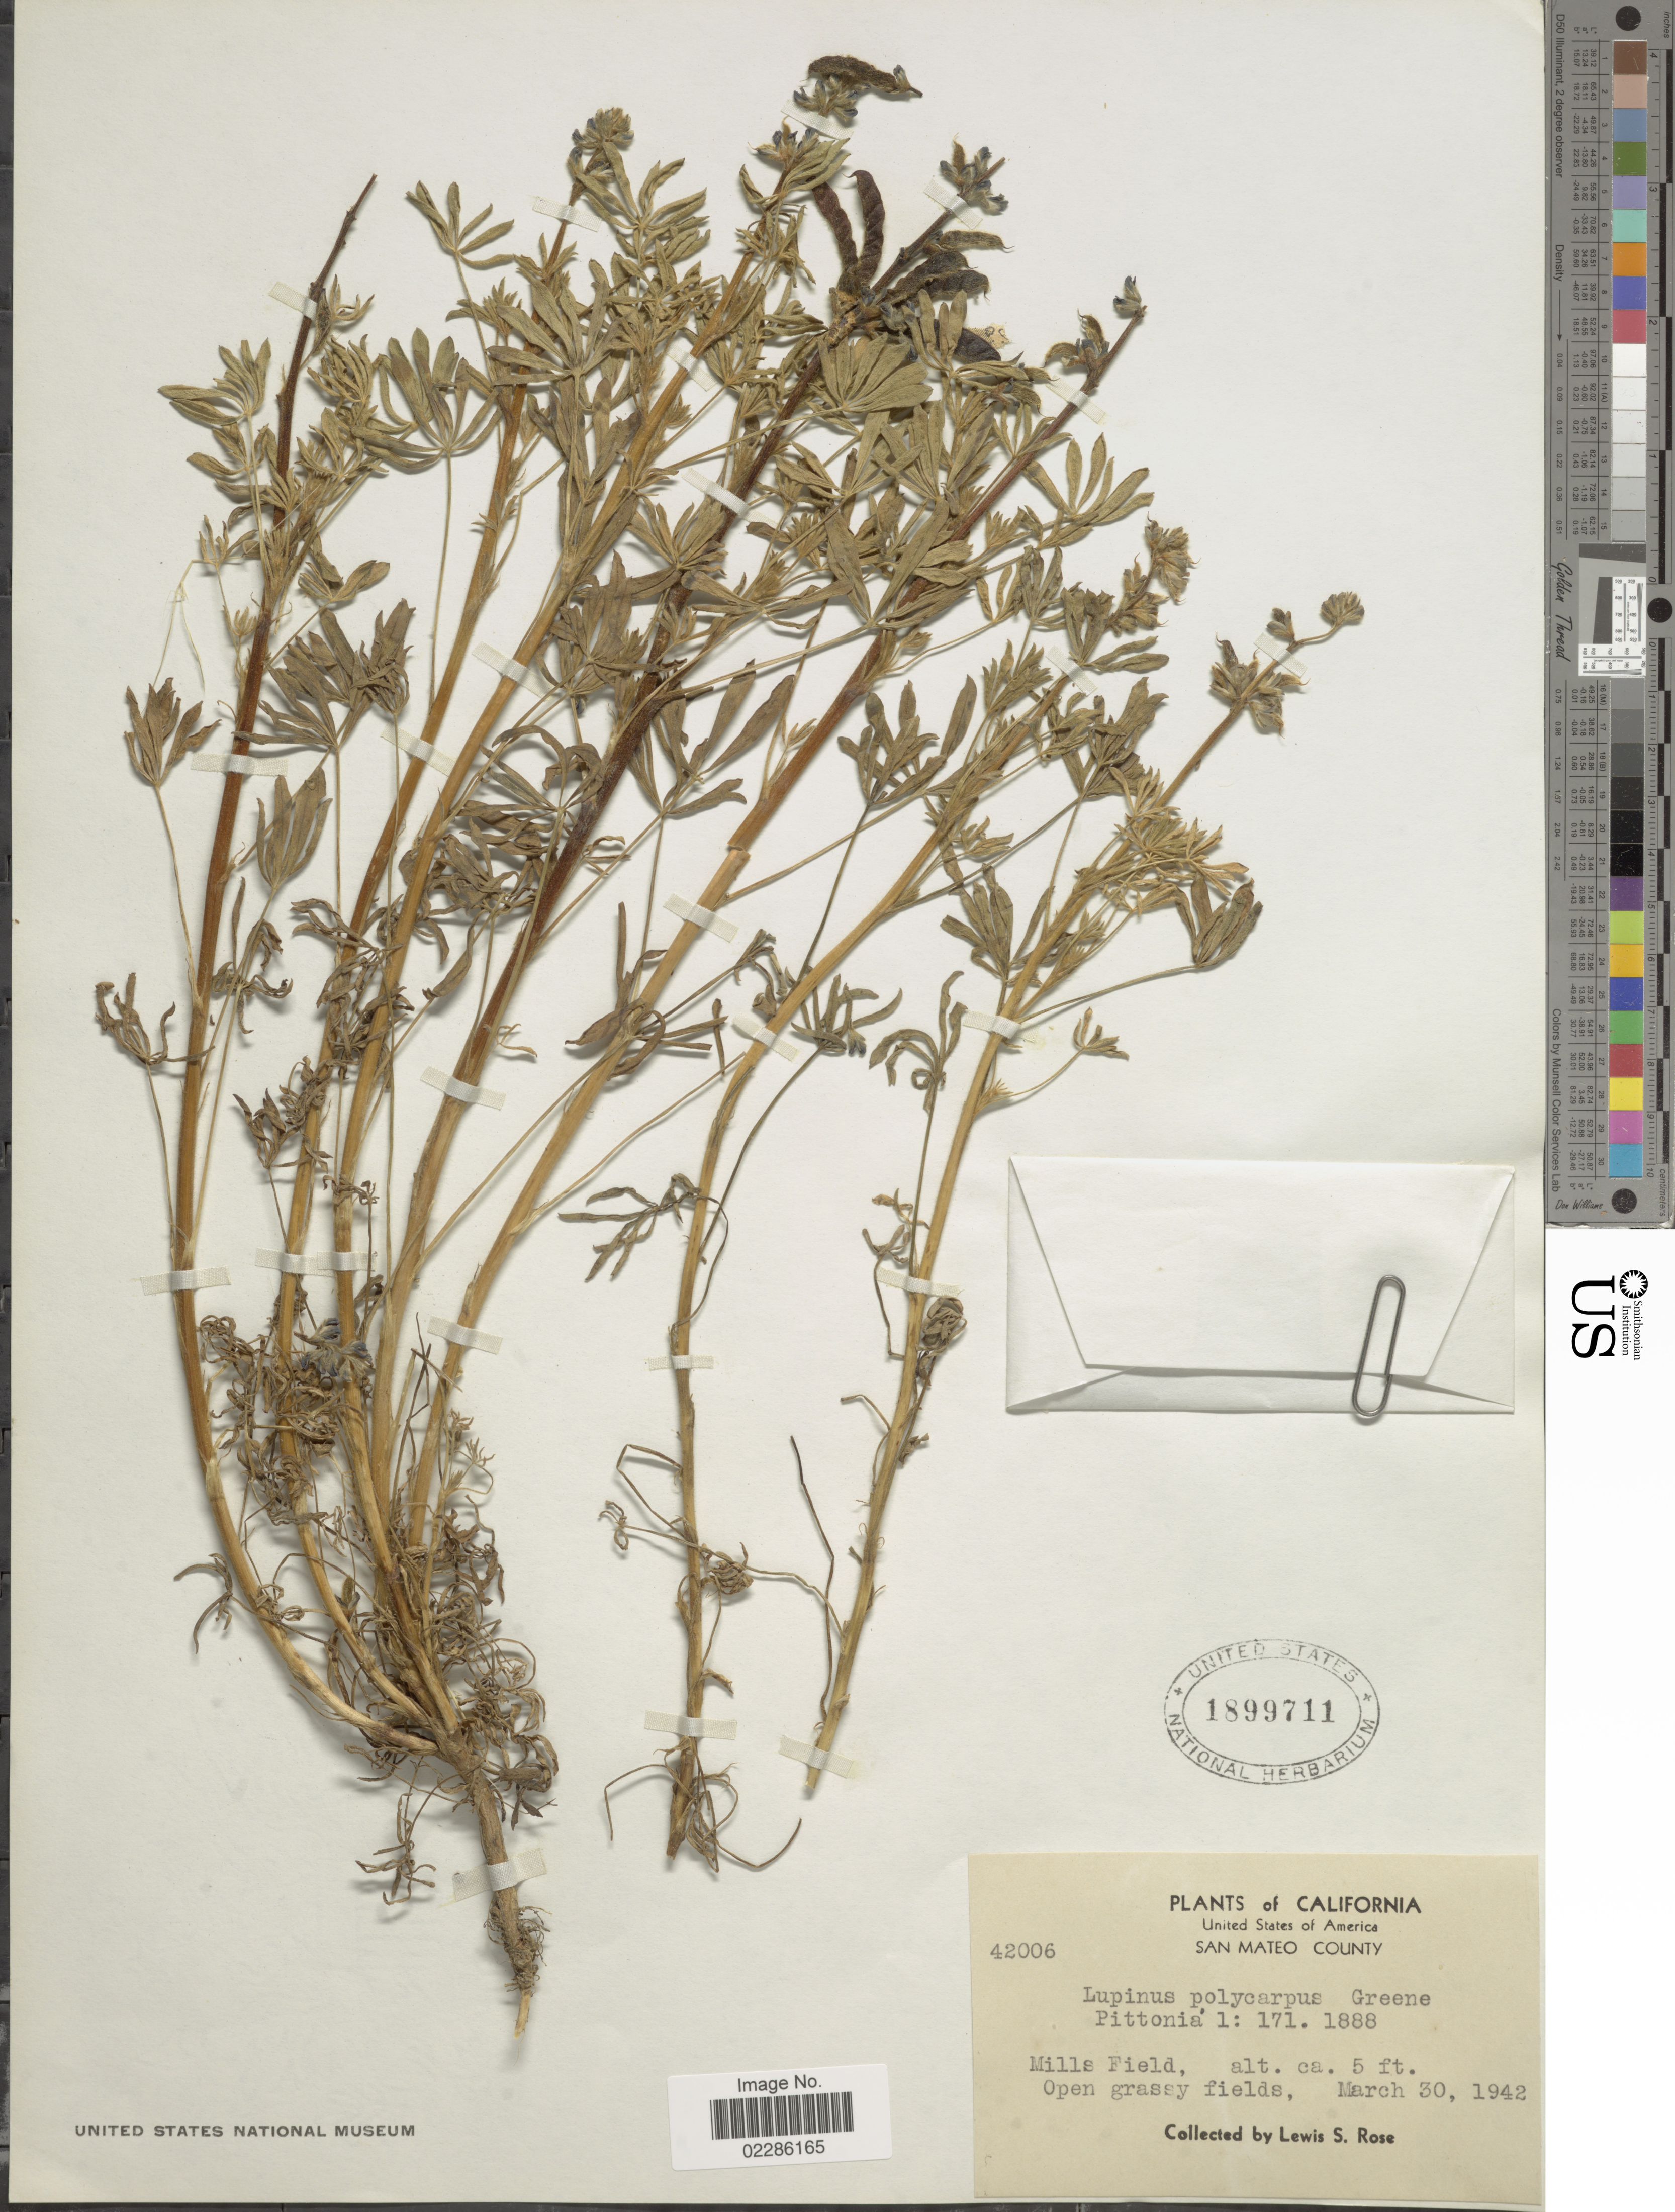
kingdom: Plantae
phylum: Tracheophyta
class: Magnoliopsida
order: Fabales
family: Fabaceae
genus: Lupinus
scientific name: Lupinus micranthus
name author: Douglas ex Lindl.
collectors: L. S. Rose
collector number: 42006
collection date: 1942-03-30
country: United States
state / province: California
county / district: San Mateo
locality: San Mateo County, Mills Field, Open grassy fields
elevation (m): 2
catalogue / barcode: US 1899711